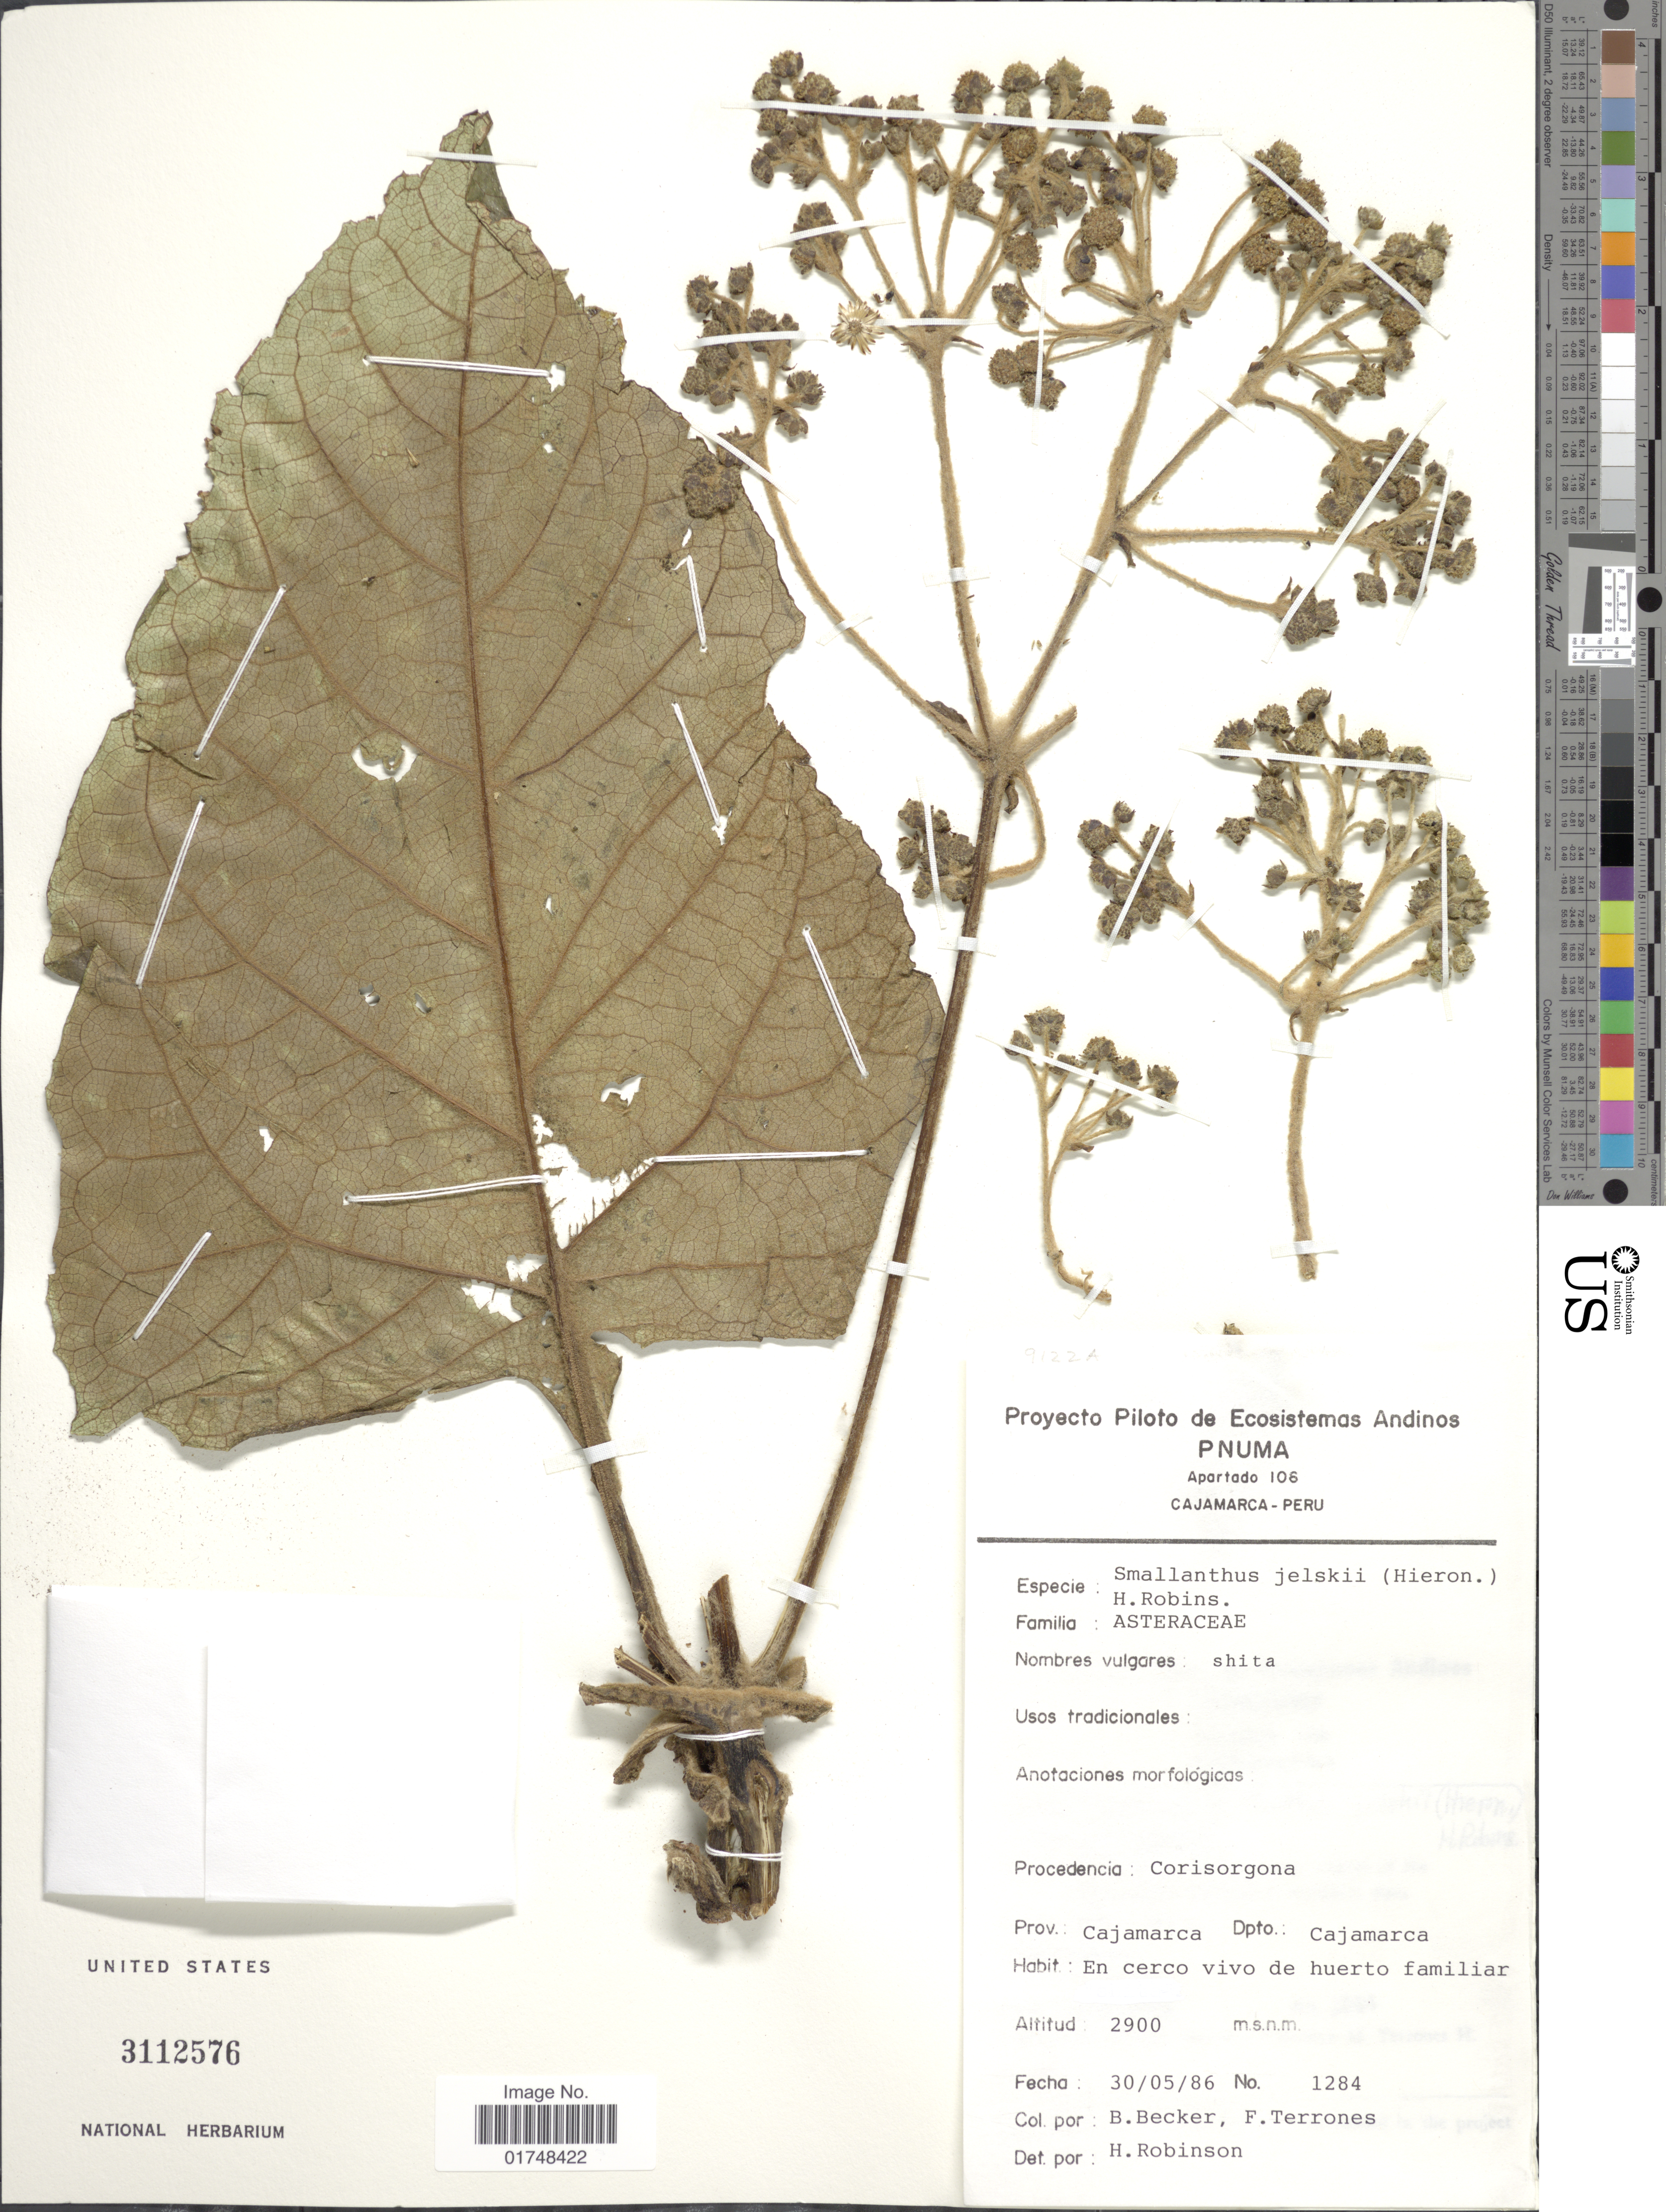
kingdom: Plantae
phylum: Tracheophyta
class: Magnoliopsida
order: Asterales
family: Asteraceae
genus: Smallanthus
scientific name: Smallanthus jelskii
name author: (Hieron.) H. Rob.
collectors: B. Becker & F. Terrones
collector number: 1284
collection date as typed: Transcribed d/m/y: 30/5/86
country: Peru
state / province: Cajamarca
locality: Dpro. Cajamarca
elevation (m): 2900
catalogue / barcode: US 3112576